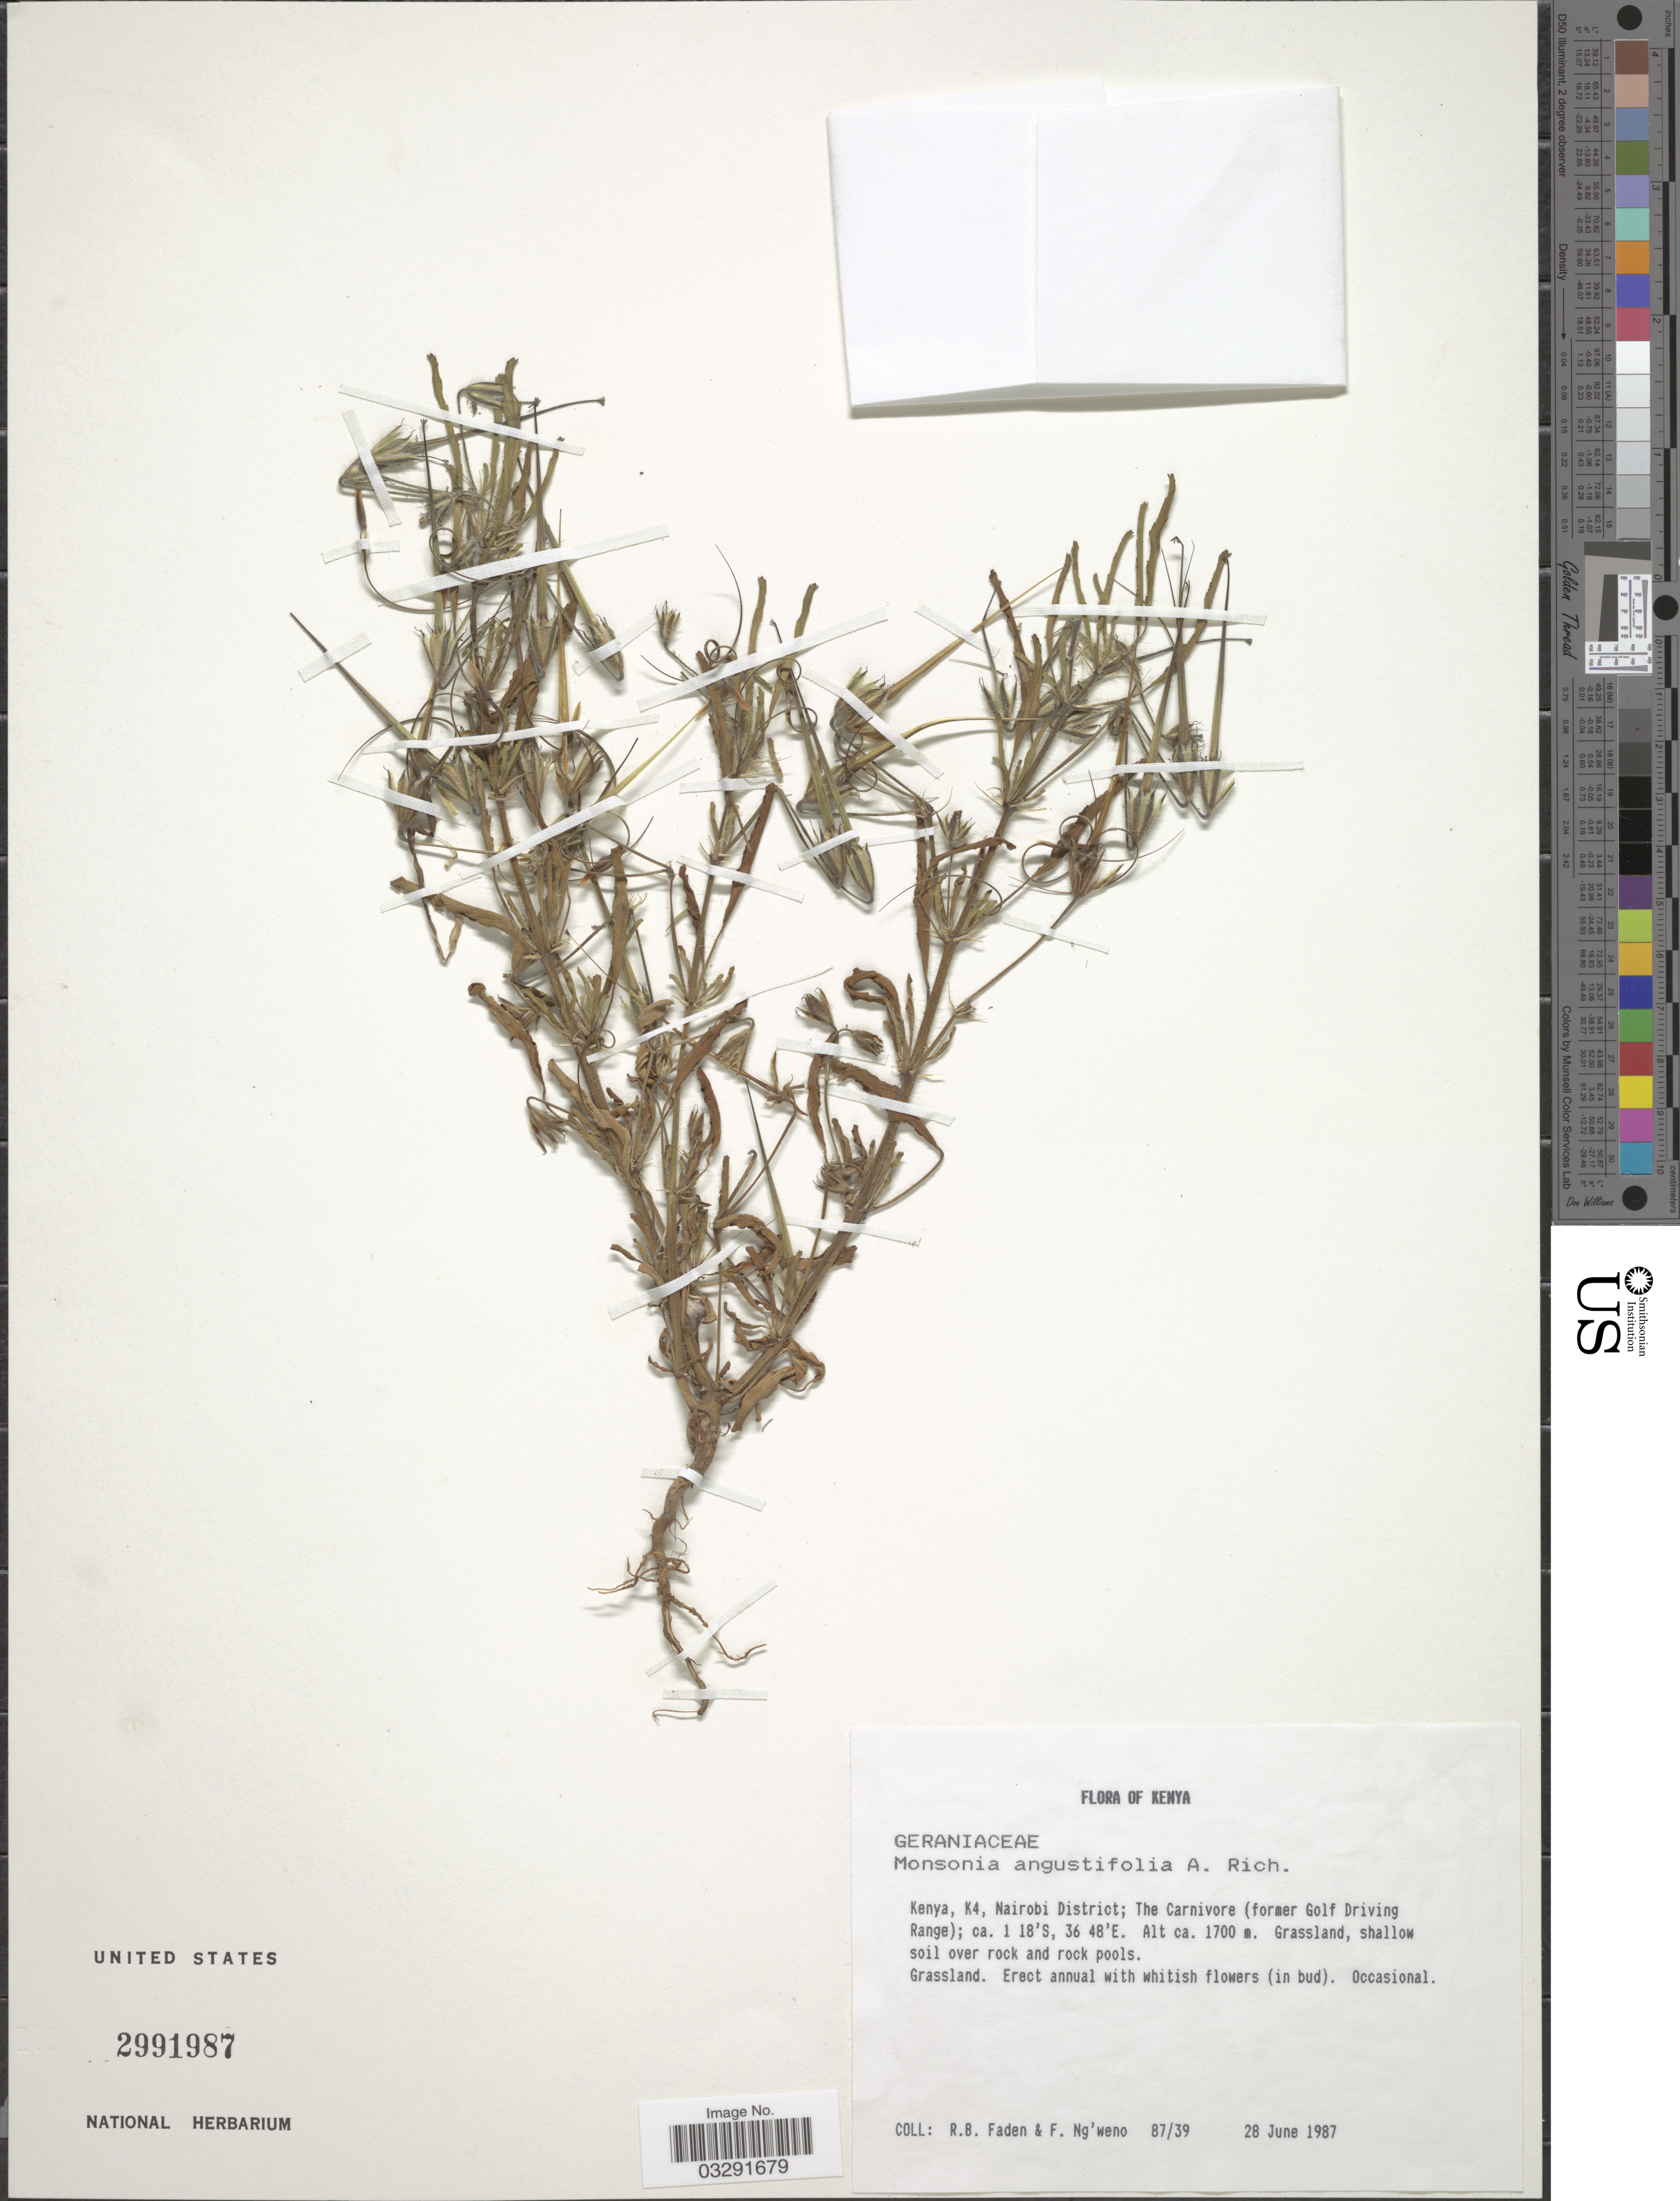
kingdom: Plantae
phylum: Tracheophyta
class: Magnoliopsida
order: Geraniales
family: Geraniaceae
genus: Monsonia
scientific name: Monsonia angustifolia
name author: E. Mey. ex A. Rich.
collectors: R. B. Faden & F. Ng'weno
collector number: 87/39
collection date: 1987-06-28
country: Kenya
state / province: Nairobi Area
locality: K4, Nairobi District; The Carnivore (former Golf Driving Range).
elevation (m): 1700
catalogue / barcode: US 2991987